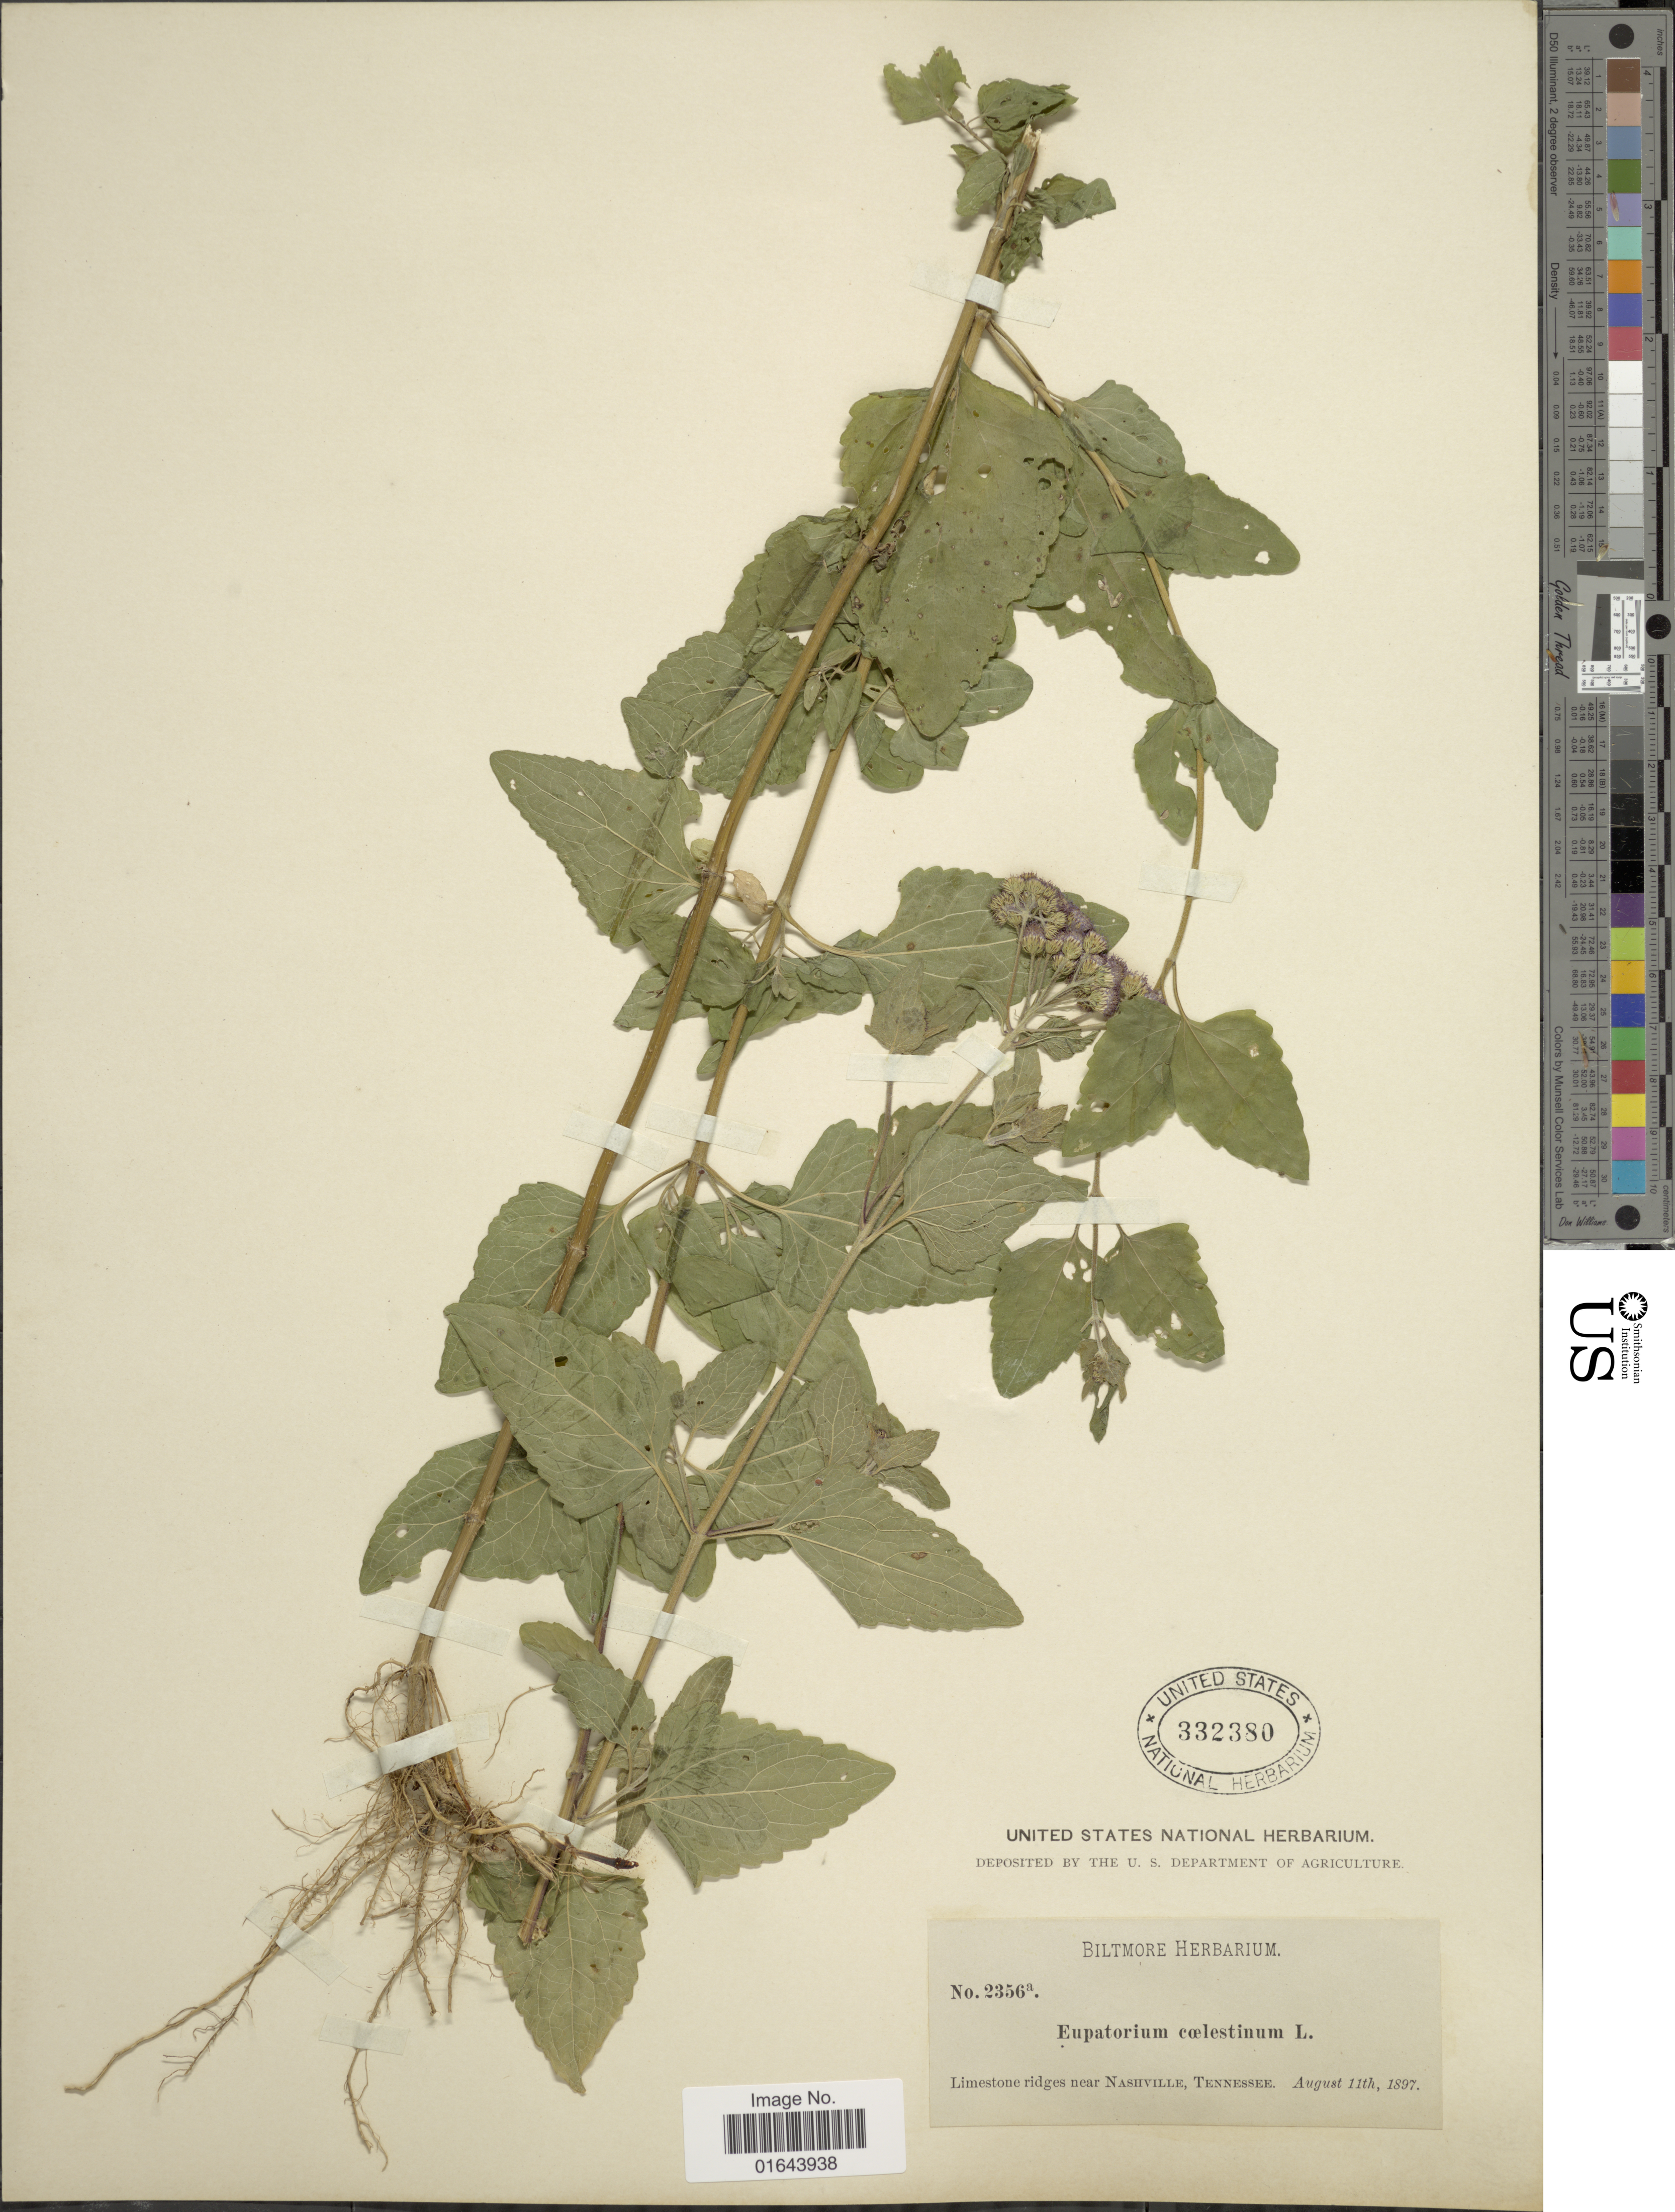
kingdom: Plantae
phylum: Tracheophyta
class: Magnoliopsida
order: Asterales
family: Asteraceae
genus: Conoclinium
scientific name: Conoclinium coelestinum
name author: (L.) DC.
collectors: ex herb. Biltmore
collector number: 2356a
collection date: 1897-08-11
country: United States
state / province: Tennessee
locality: Limestone ridges near Nashville, Tennessee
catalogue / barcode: US 332380